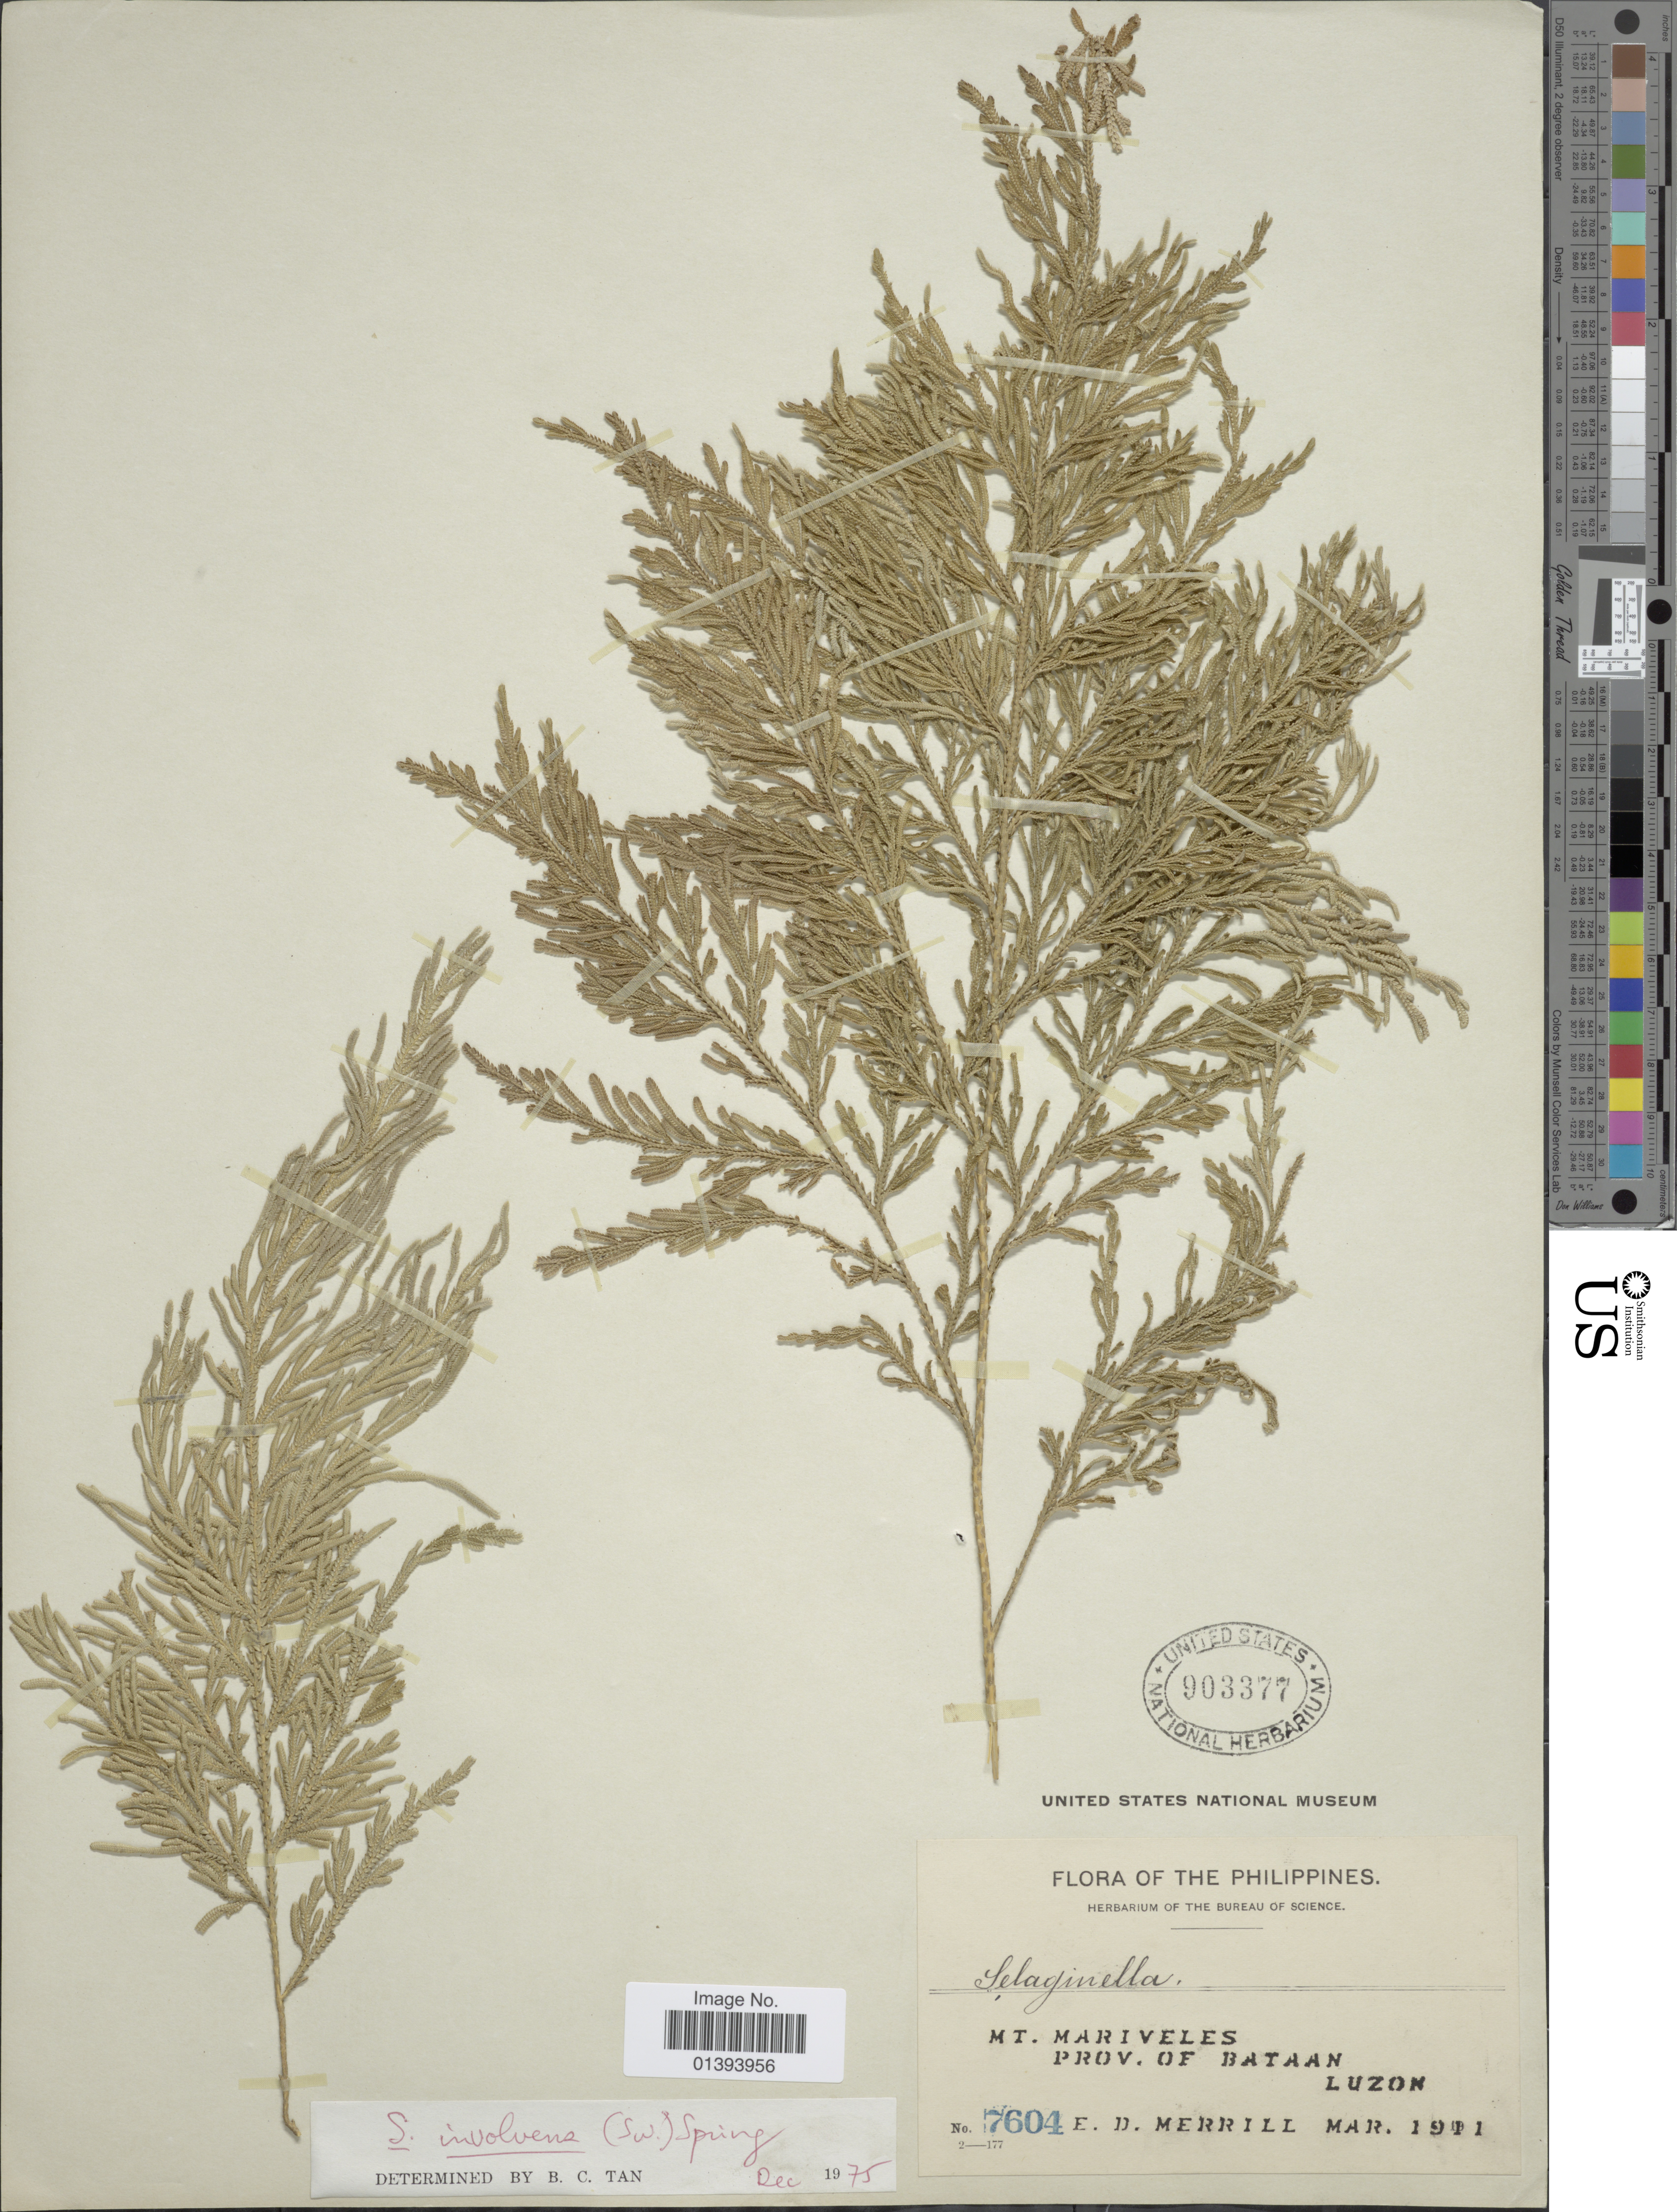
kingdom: Plantae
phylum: Tracheophyta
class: Lycopodiopsida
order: Selaginellales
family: Selaginellaceae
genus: Selaginella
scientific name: Selaginella involvens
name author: (Sw.) Spring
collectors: E. D. Merrill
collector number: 7604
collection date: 1911-03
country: Philippines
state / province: Central Luzon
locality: Mt. Mariveles, Prov. of Bataan, Luzon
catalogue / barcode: US 903377